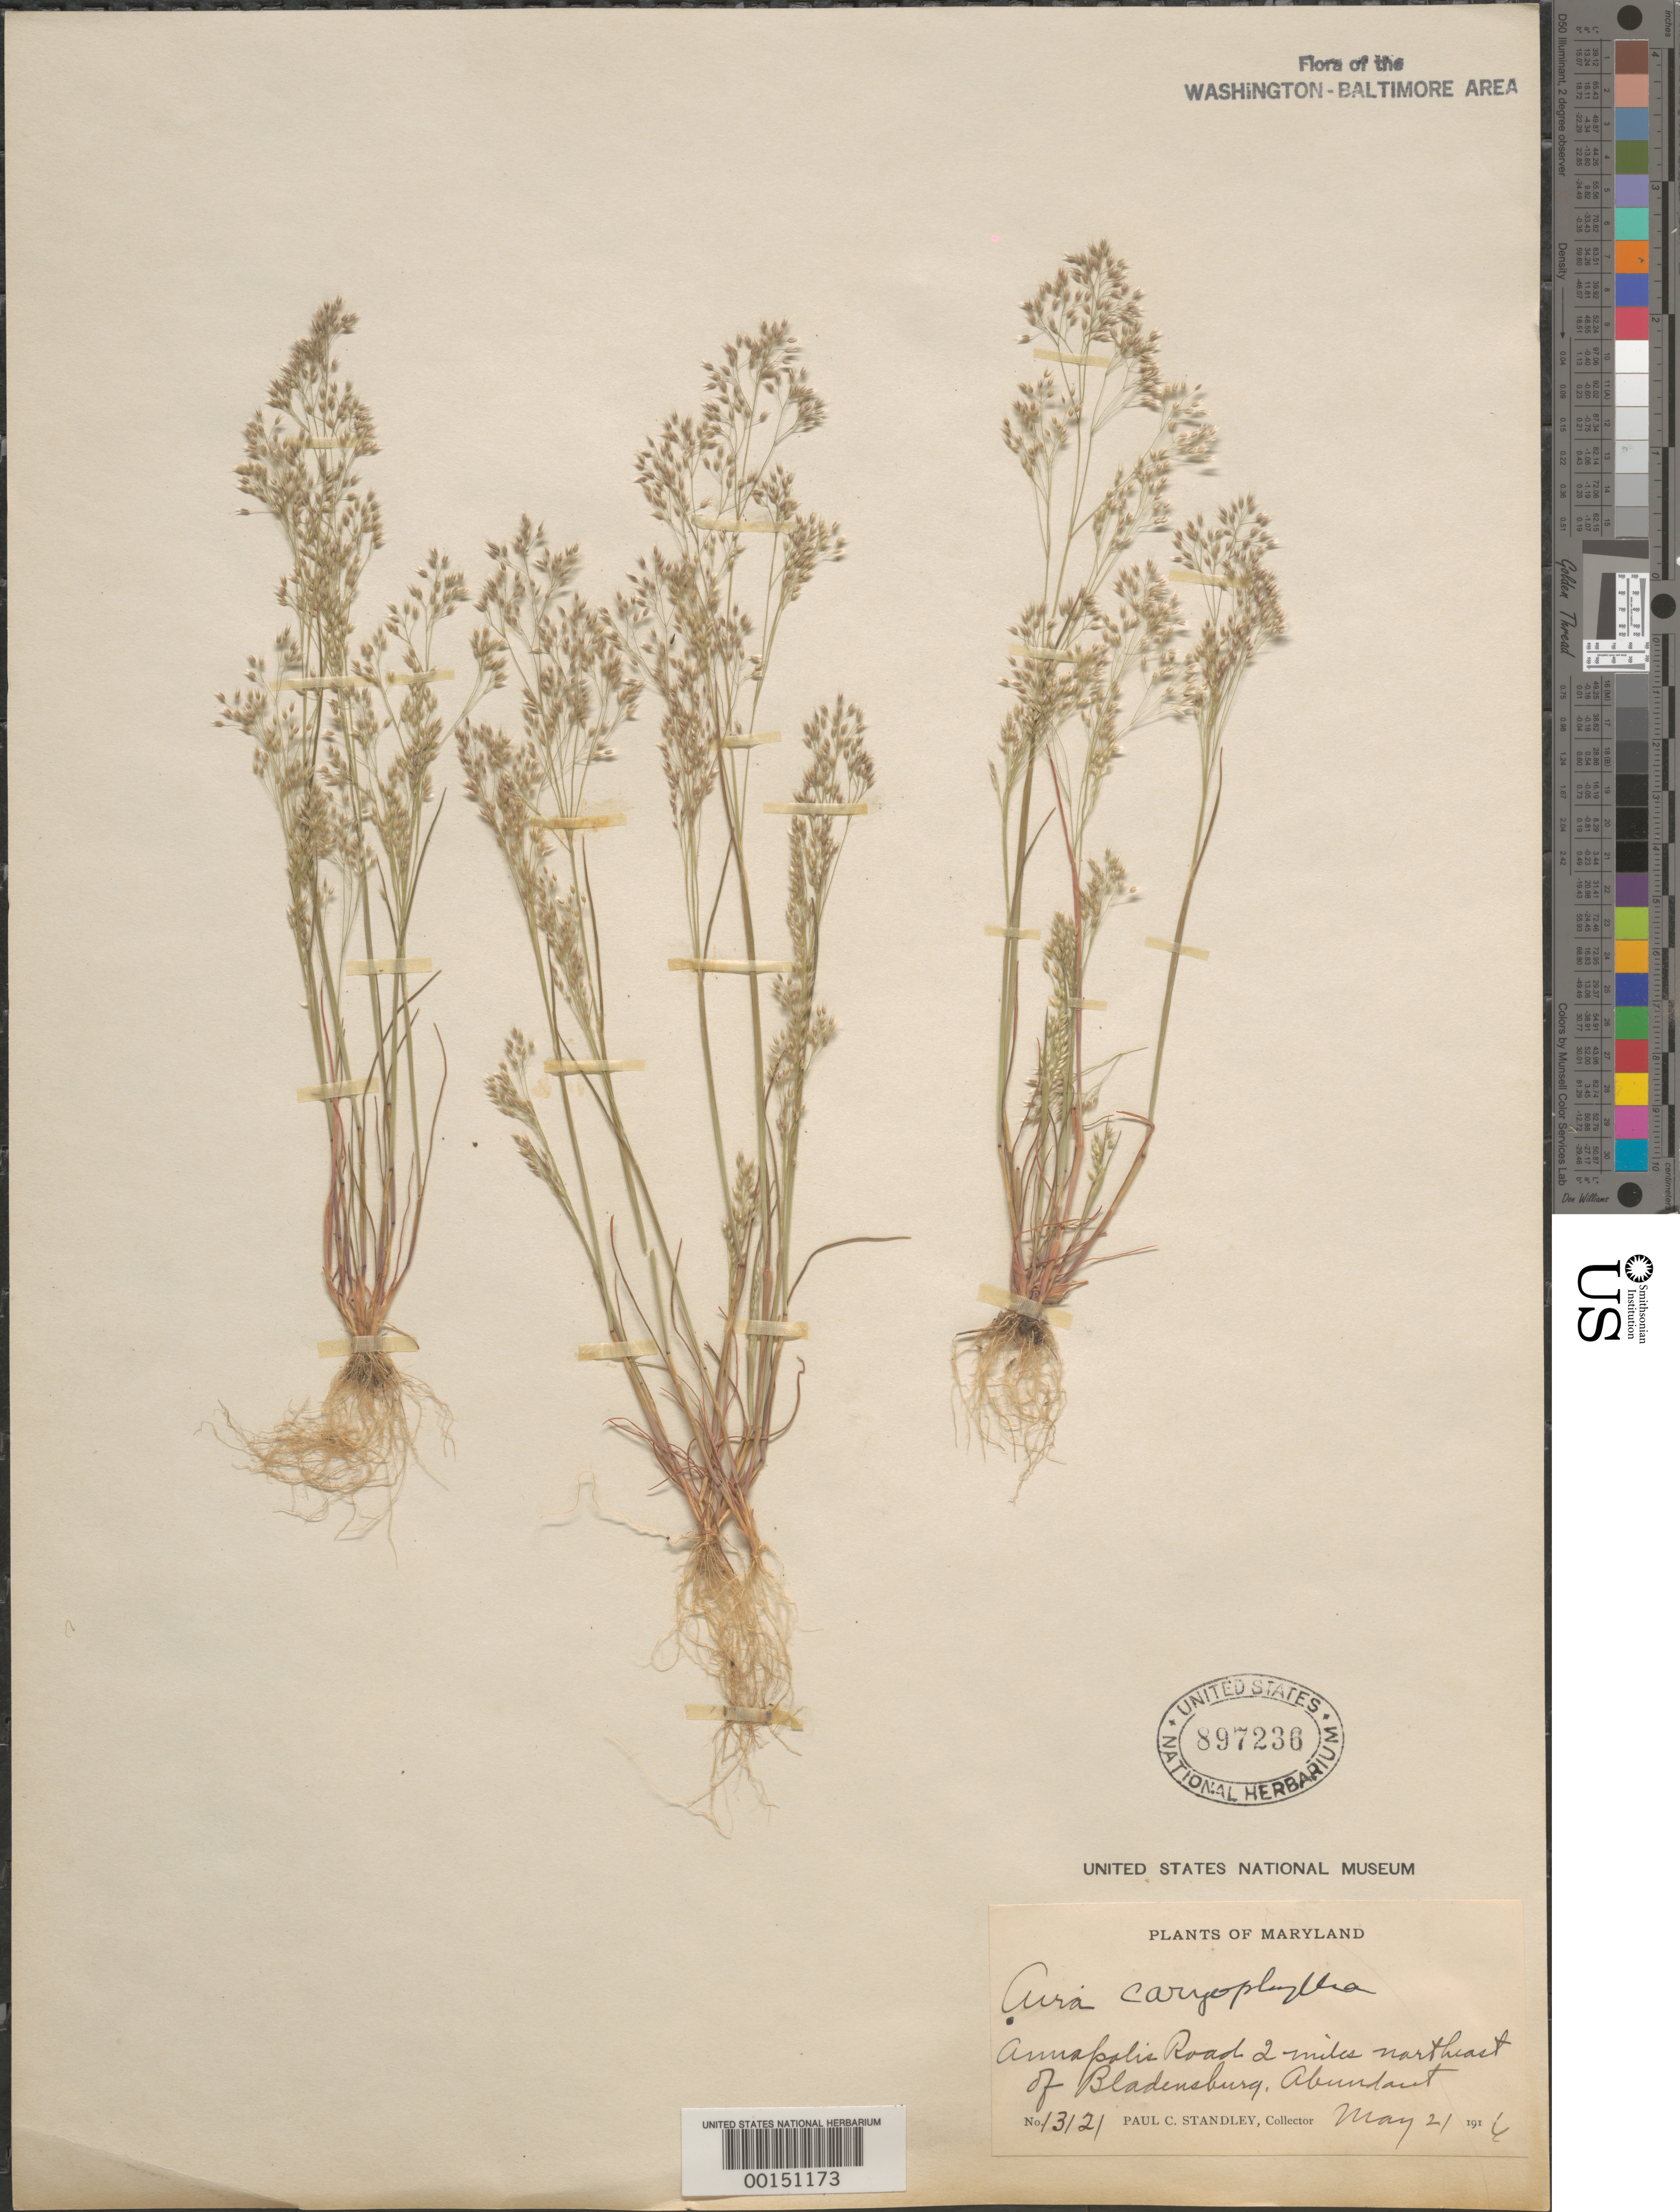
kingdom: Plantae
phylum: Tracheophyta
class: Liliopsida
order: Poales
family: Poaceae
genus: Aira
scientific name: Aira caryophyllea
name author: L.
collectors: P. C. Standley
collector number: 13121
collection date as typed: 21 May 1916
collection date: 1916-05-21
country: United States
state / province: Maryland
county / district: Prince George's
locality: Annapolis road, 2 miles NE of Bladensburg Rd.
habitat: Roadside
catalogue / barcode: US 897236